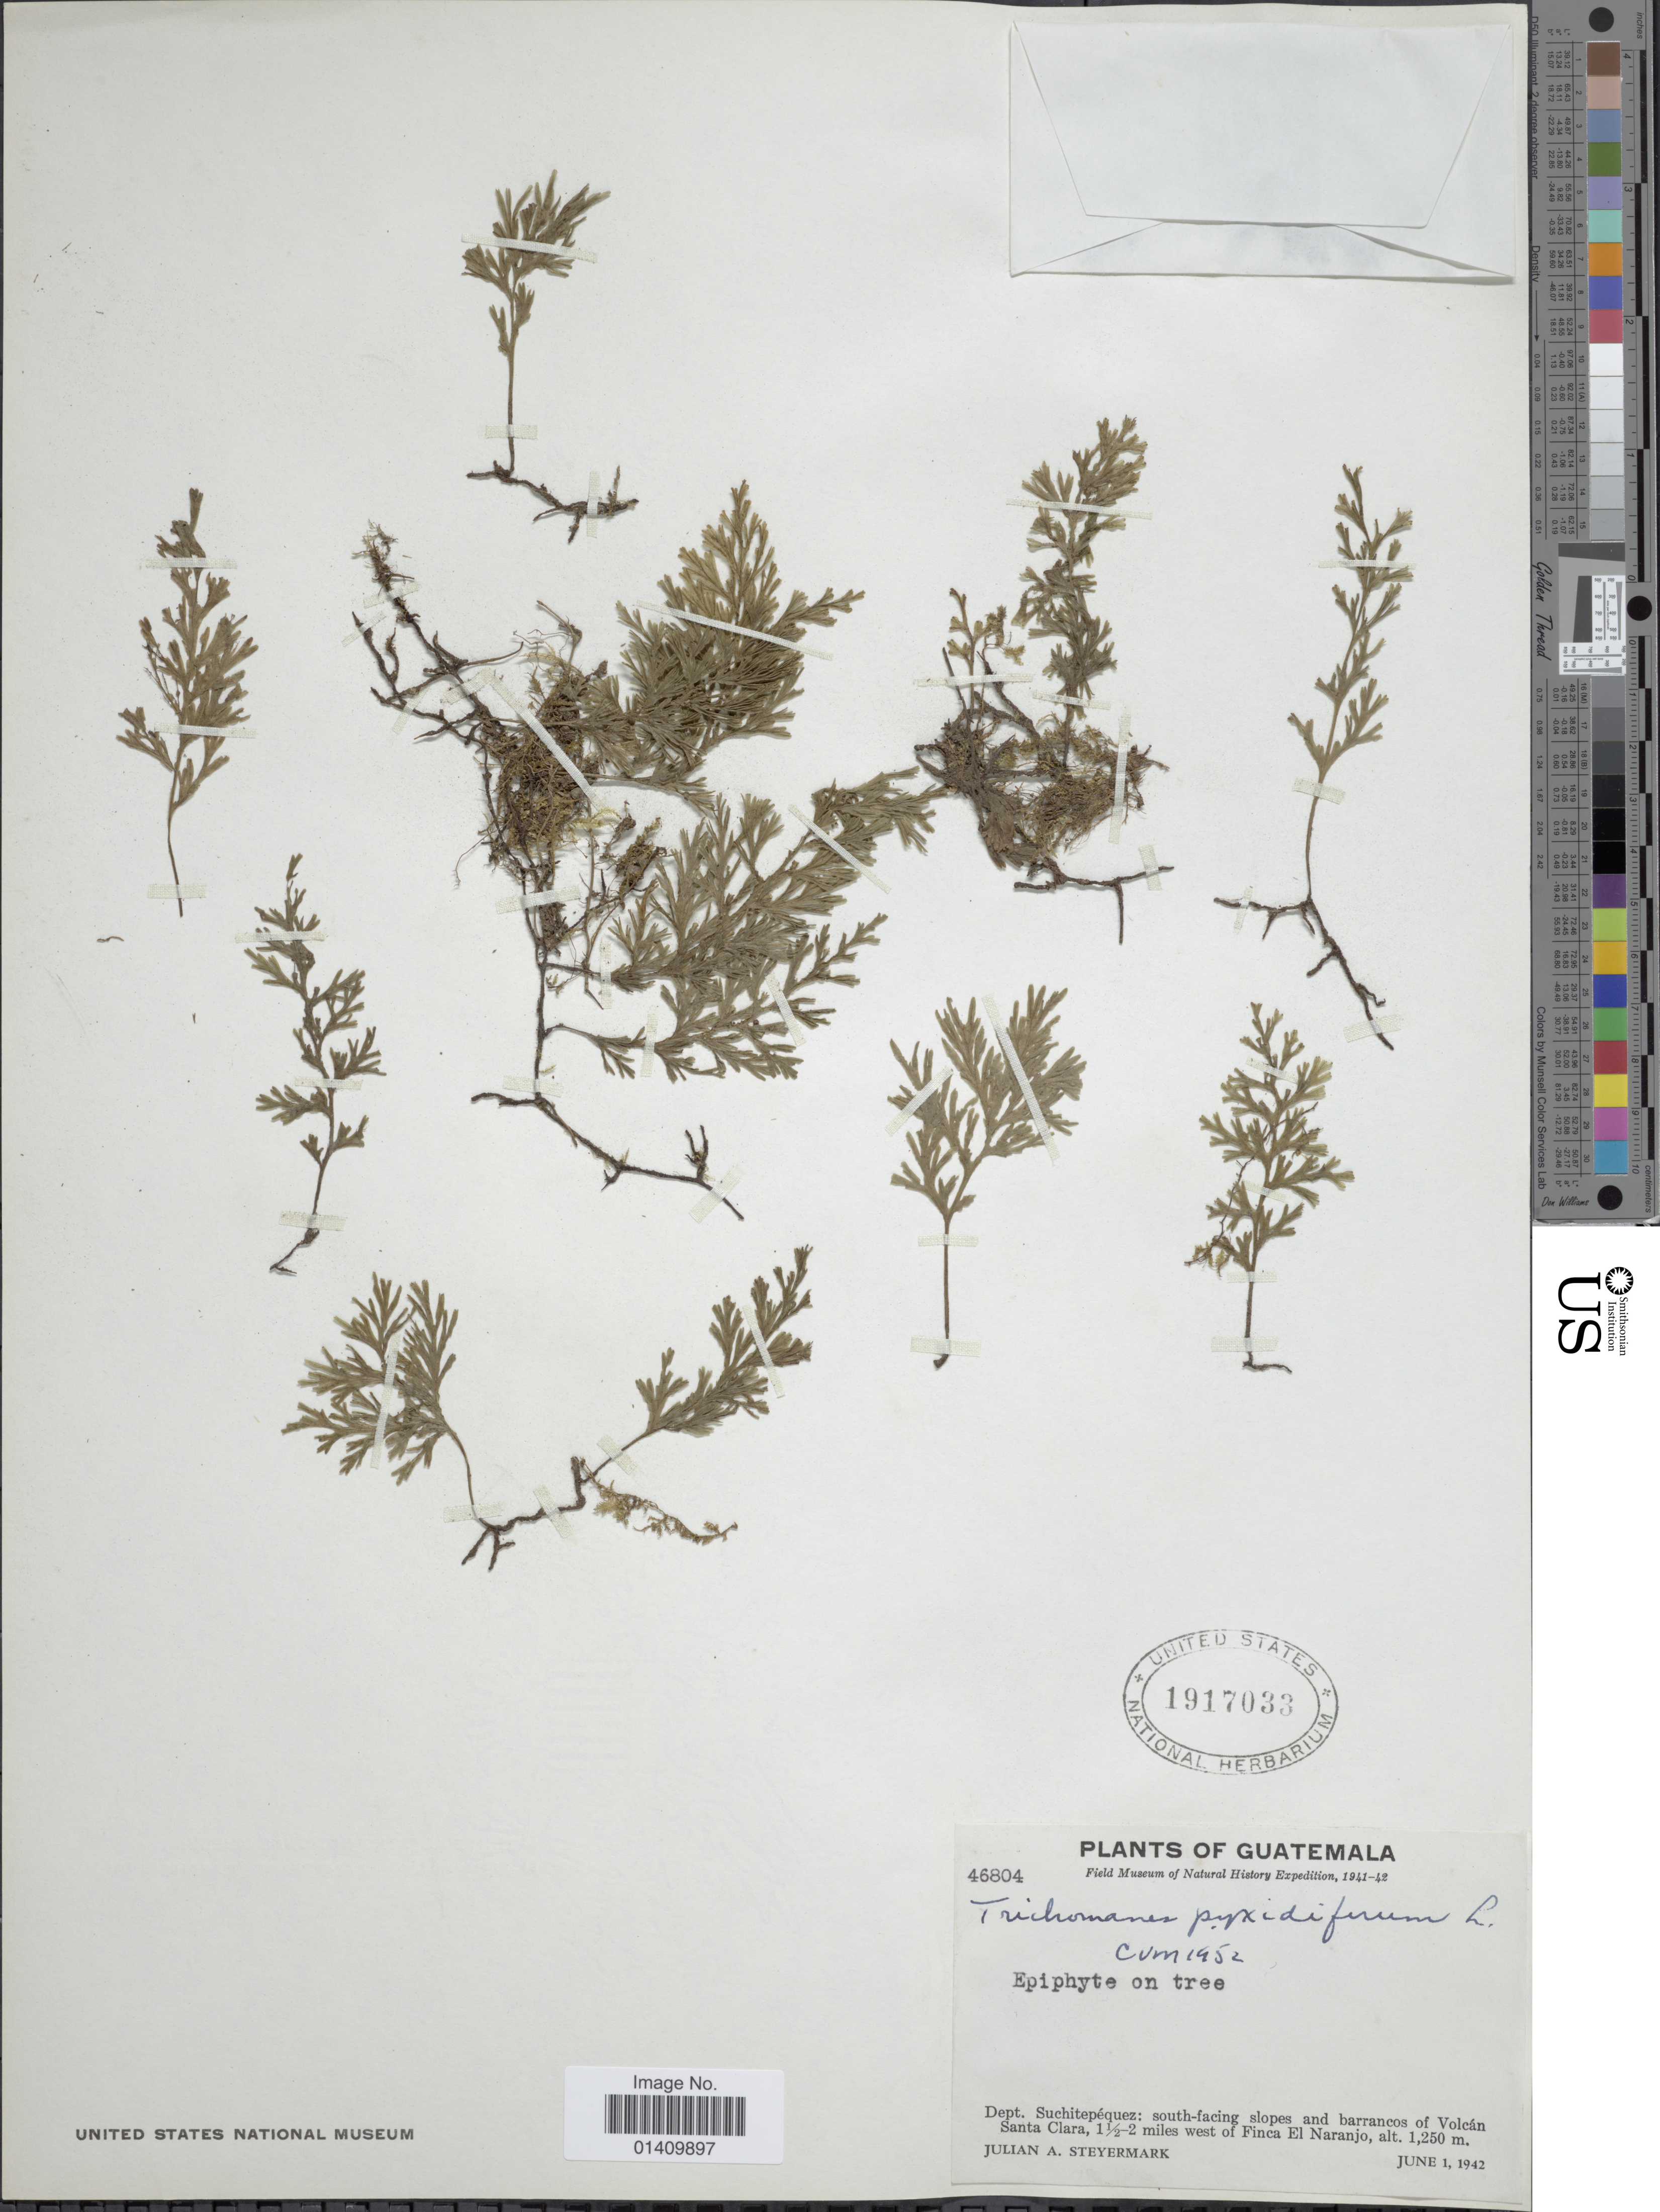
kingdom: Plantae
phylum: Tracheophyta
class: Polypodiopsida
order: Hymenophyllales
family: Hymenophyllaceae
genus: Polyphlebium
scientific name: Polyphlebium pyxidiferum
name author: (L.) Ebihara & Dubuisson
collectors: J. Steyermark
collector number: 46804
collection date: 1942-06-01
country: Guatemala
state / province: Suchitepéquez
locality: Dept. Suchitepequez: south facing slopes and barrancos of Volcan Santa Clara 1½-2miles west of Finca El Naranjo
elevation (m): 1250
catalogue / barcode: US 1917033